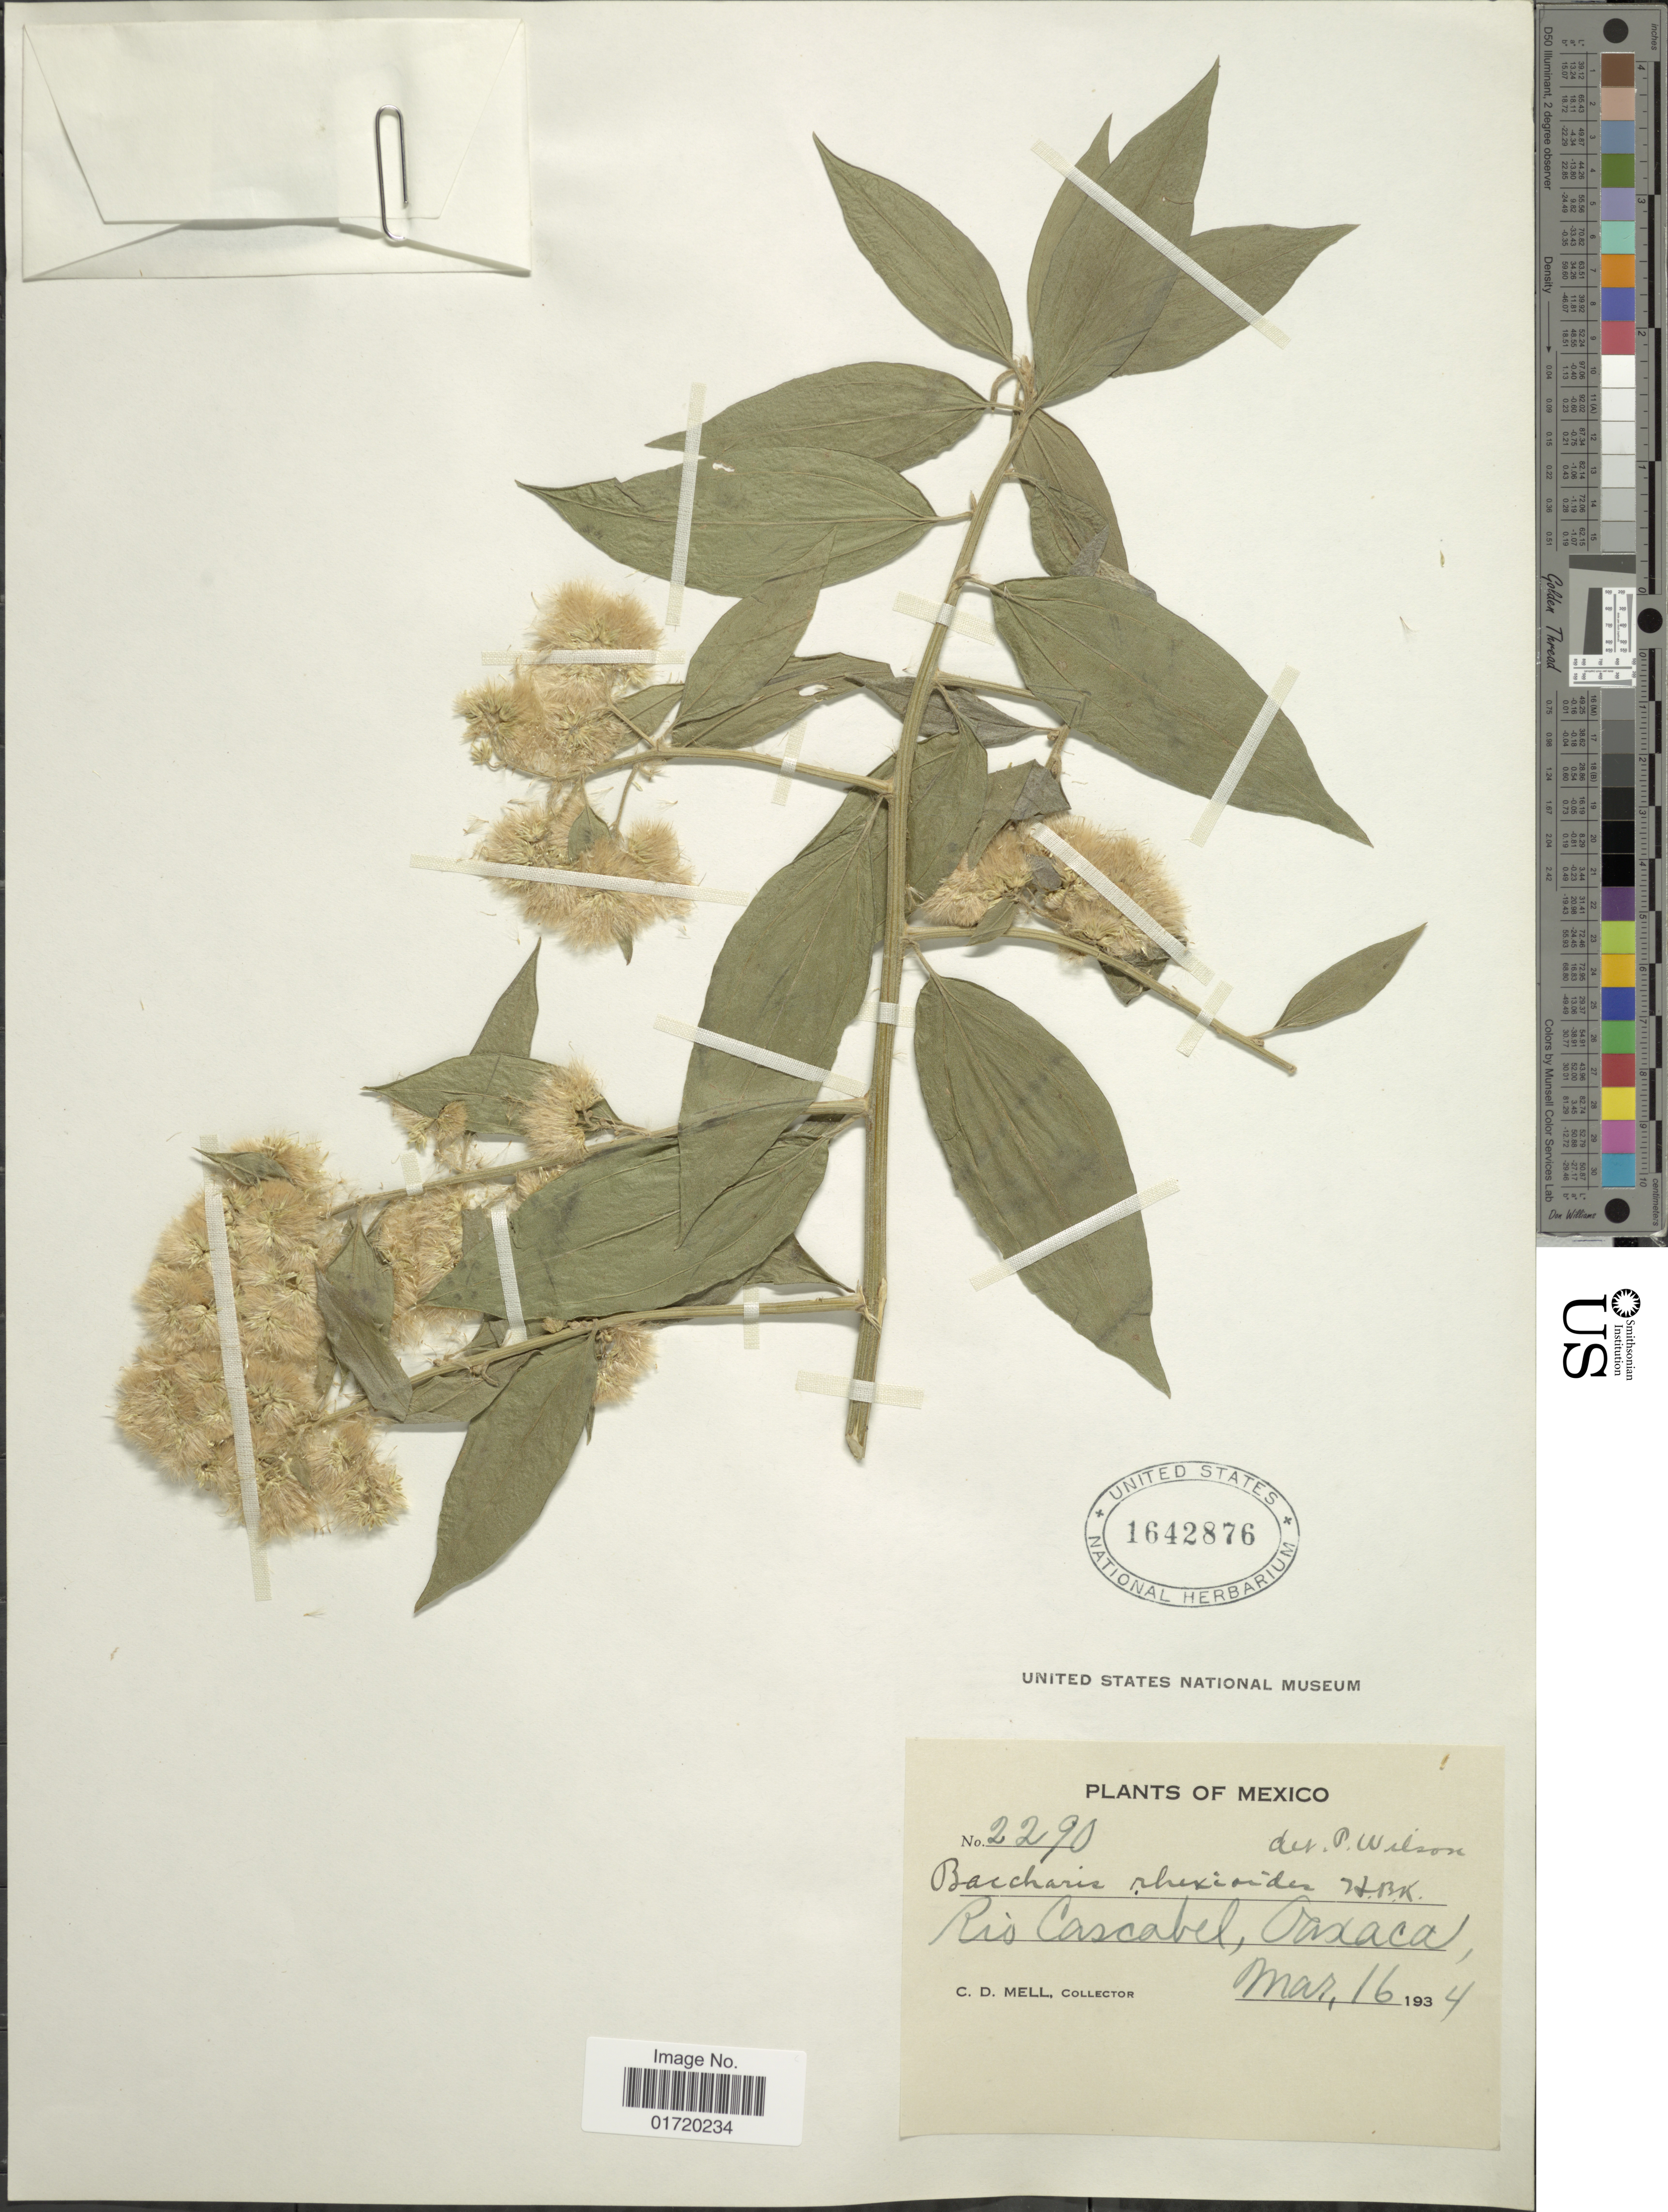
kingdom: Plantae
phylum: Tracheophyta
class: Magnoliopsida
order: Asterales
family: Asteraceae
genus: Baccharis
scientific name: Baccharis trinervis var. rhexioides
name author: (Kunth) Baker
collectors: C. D. Mell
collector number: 2290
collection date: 1934-03-16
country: Mexico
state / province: Oaxaca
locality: Rio Cascabel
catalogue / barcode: US 1642876